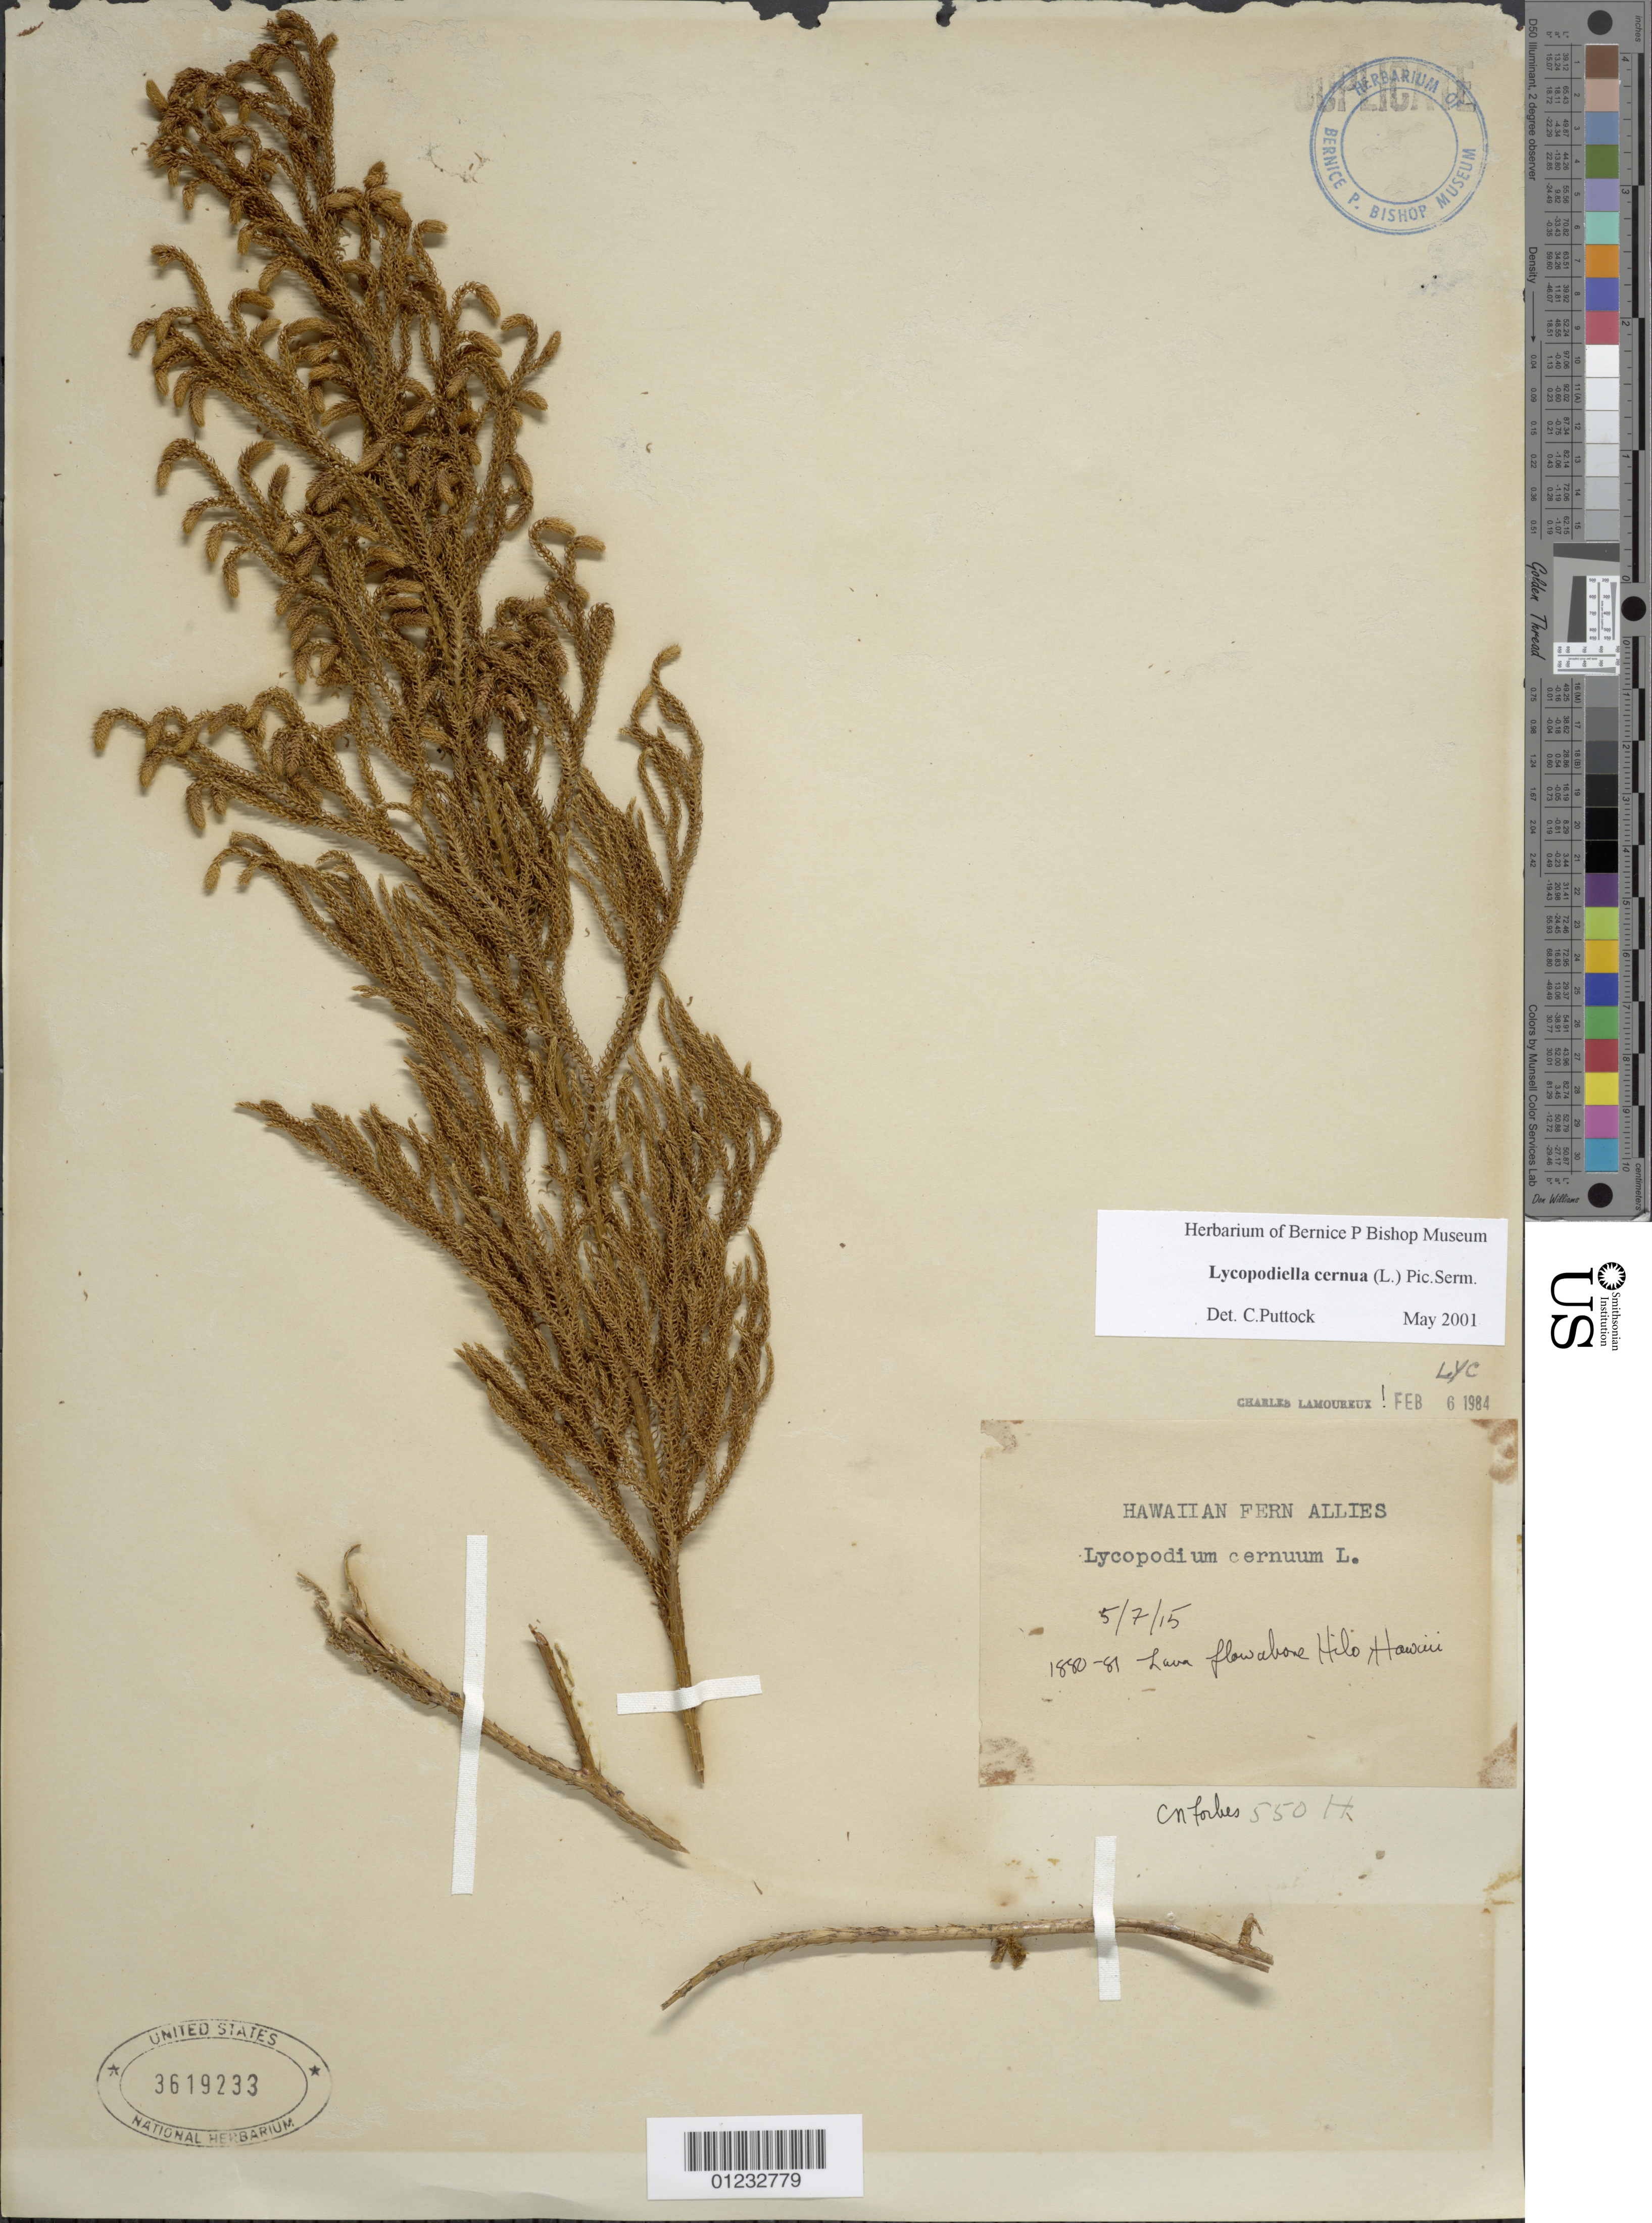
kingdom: Plantae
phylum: Tracheophyta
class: Lycopodiopsida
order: Lycopodiales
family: Lycopodiaceae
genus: Palhinhaea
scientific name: Palhinhaea cernua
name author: (L.) Vasc. & Franco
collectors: C. N. Forbes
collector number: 550.H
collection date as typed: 5/7/15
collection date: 1915-05-07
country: United States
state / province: Hawaii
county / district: Hawaii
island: Hawaii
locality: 1880-81 Lava flow above Hilo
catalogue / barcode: US 3619233